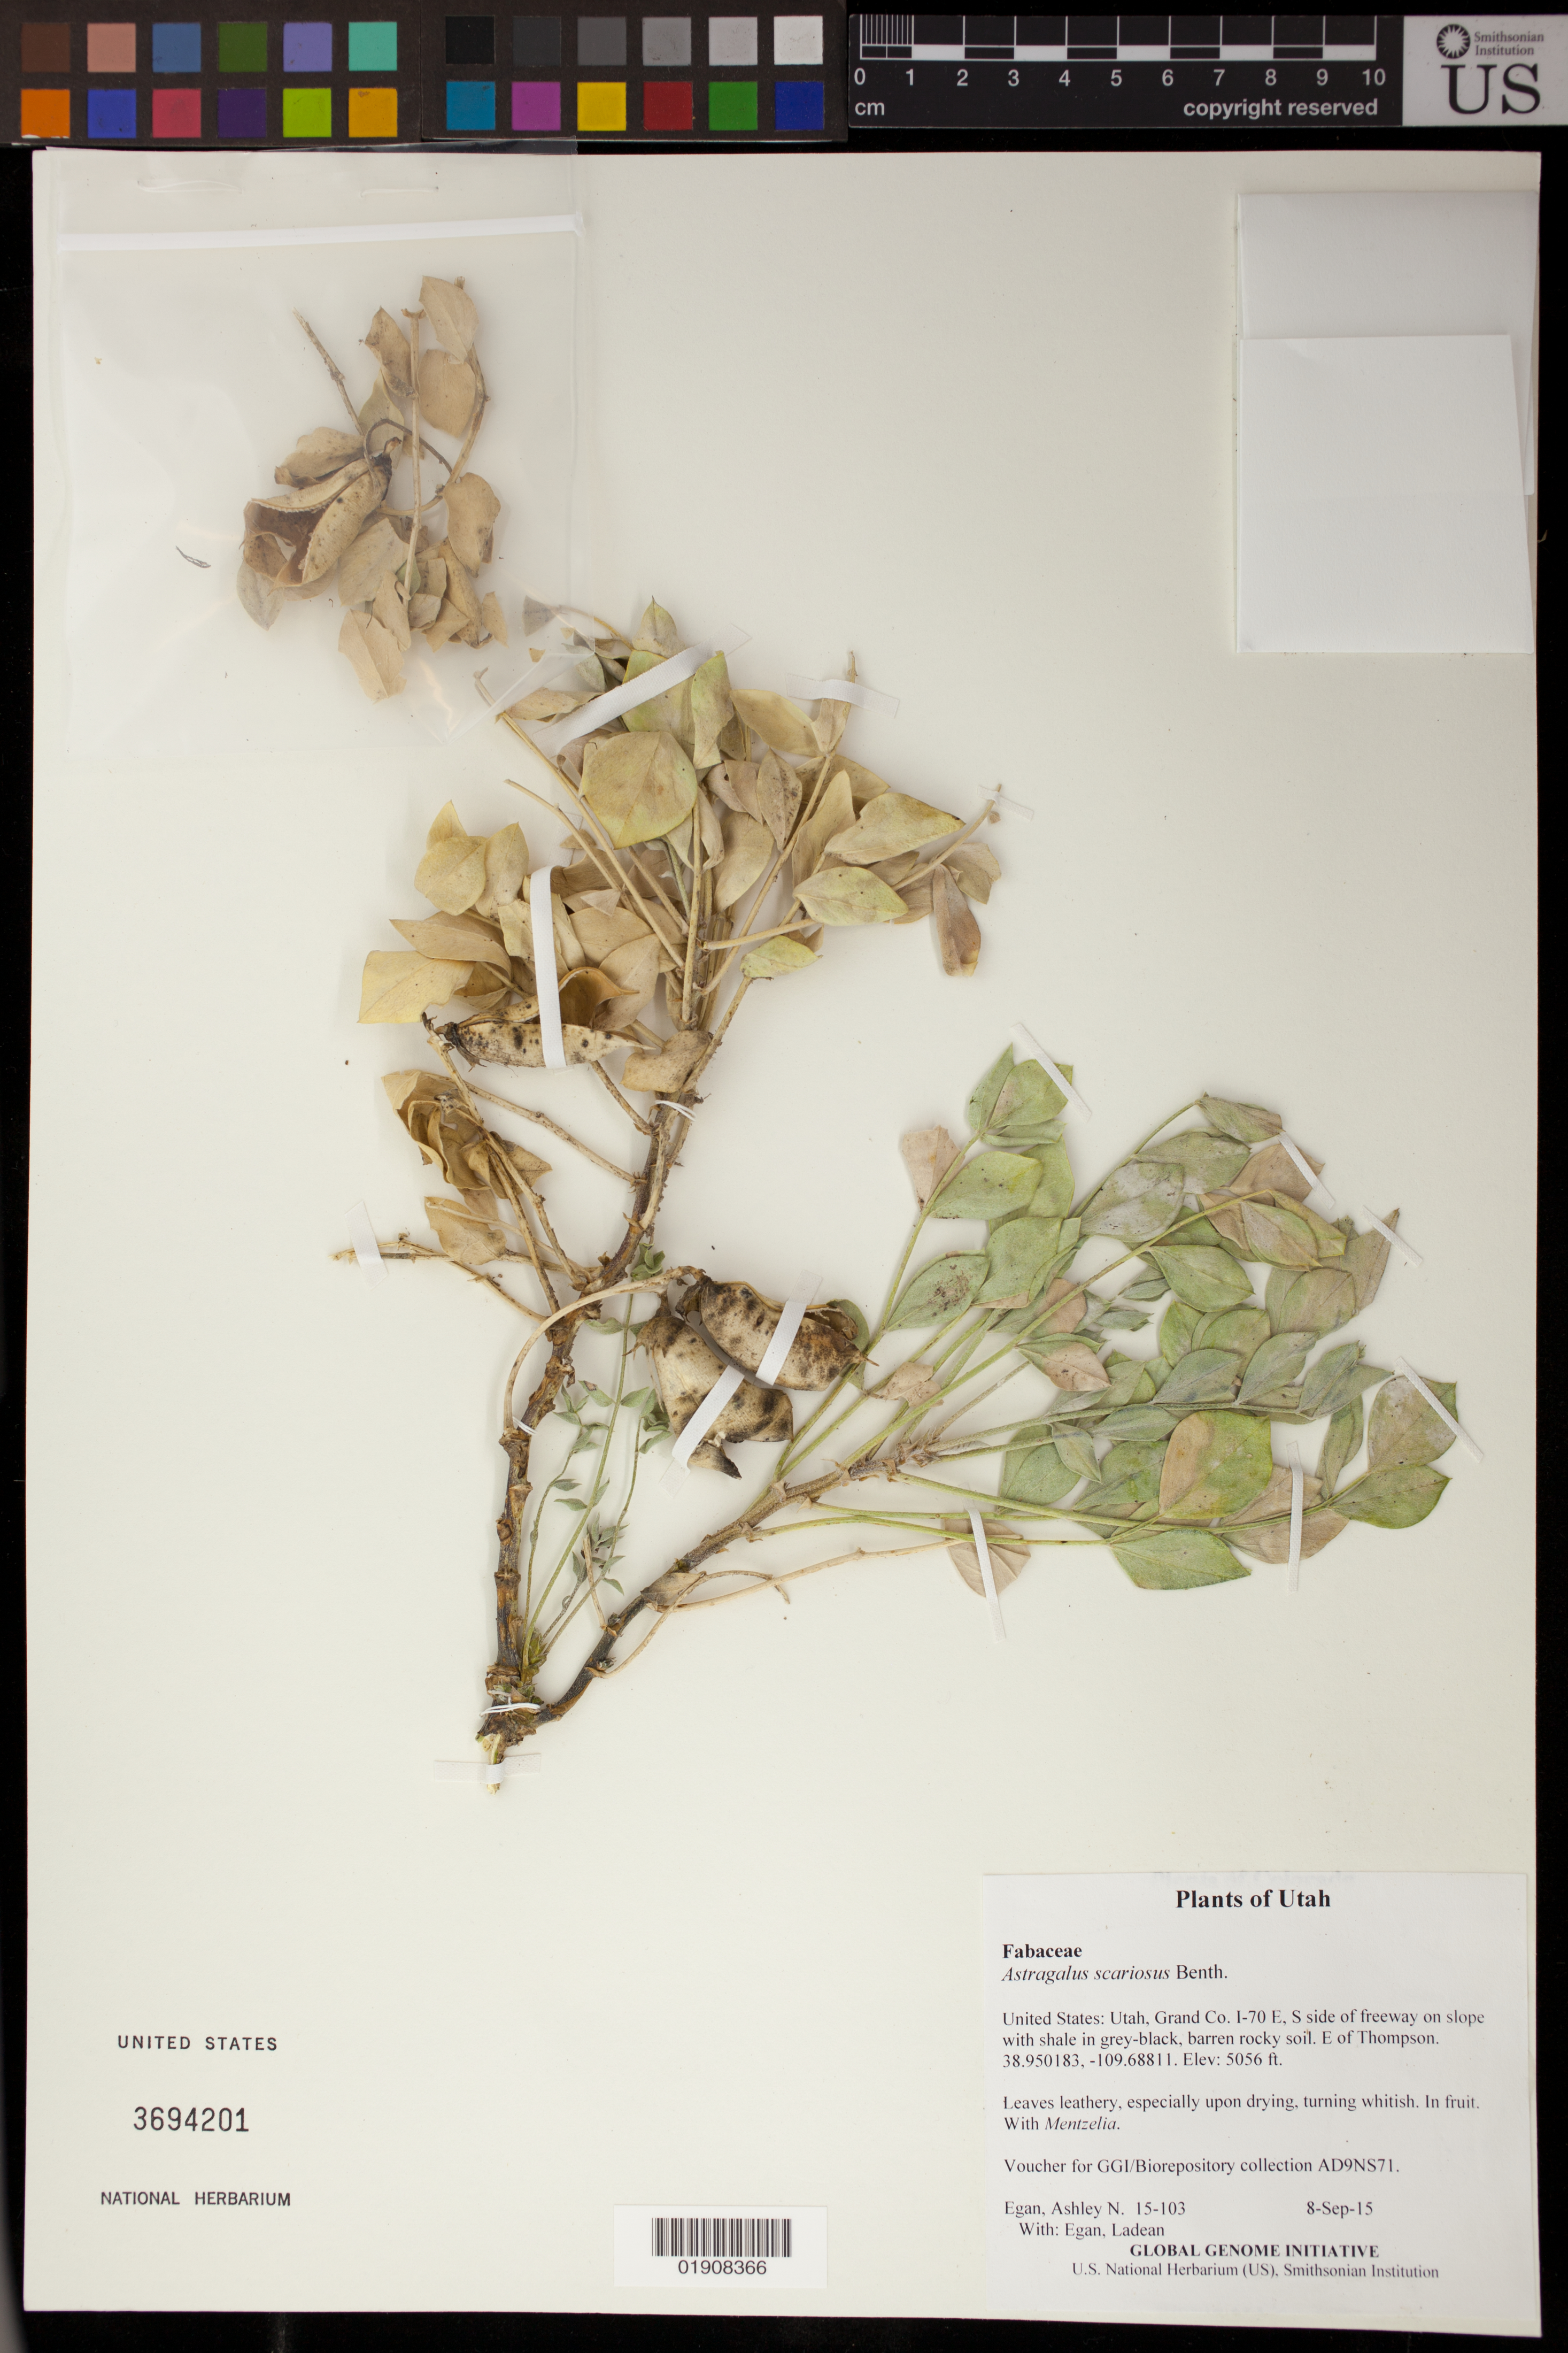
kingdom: Plantae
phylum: Tracheophyta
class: Magnoliopsida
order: Fabales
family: Fabaceae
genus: Astragalus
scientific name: Astragalus scariosus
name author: Benth.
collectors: A. N. Egan & L. Egan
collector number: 15-103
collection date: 2015-09-08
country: United States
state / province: Utah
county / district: Grand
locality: I-70 E, S side of freeway on slope with shale in grey-black, barren rocky soil. E of Thompson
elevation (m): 1541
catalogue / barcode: US 3694201